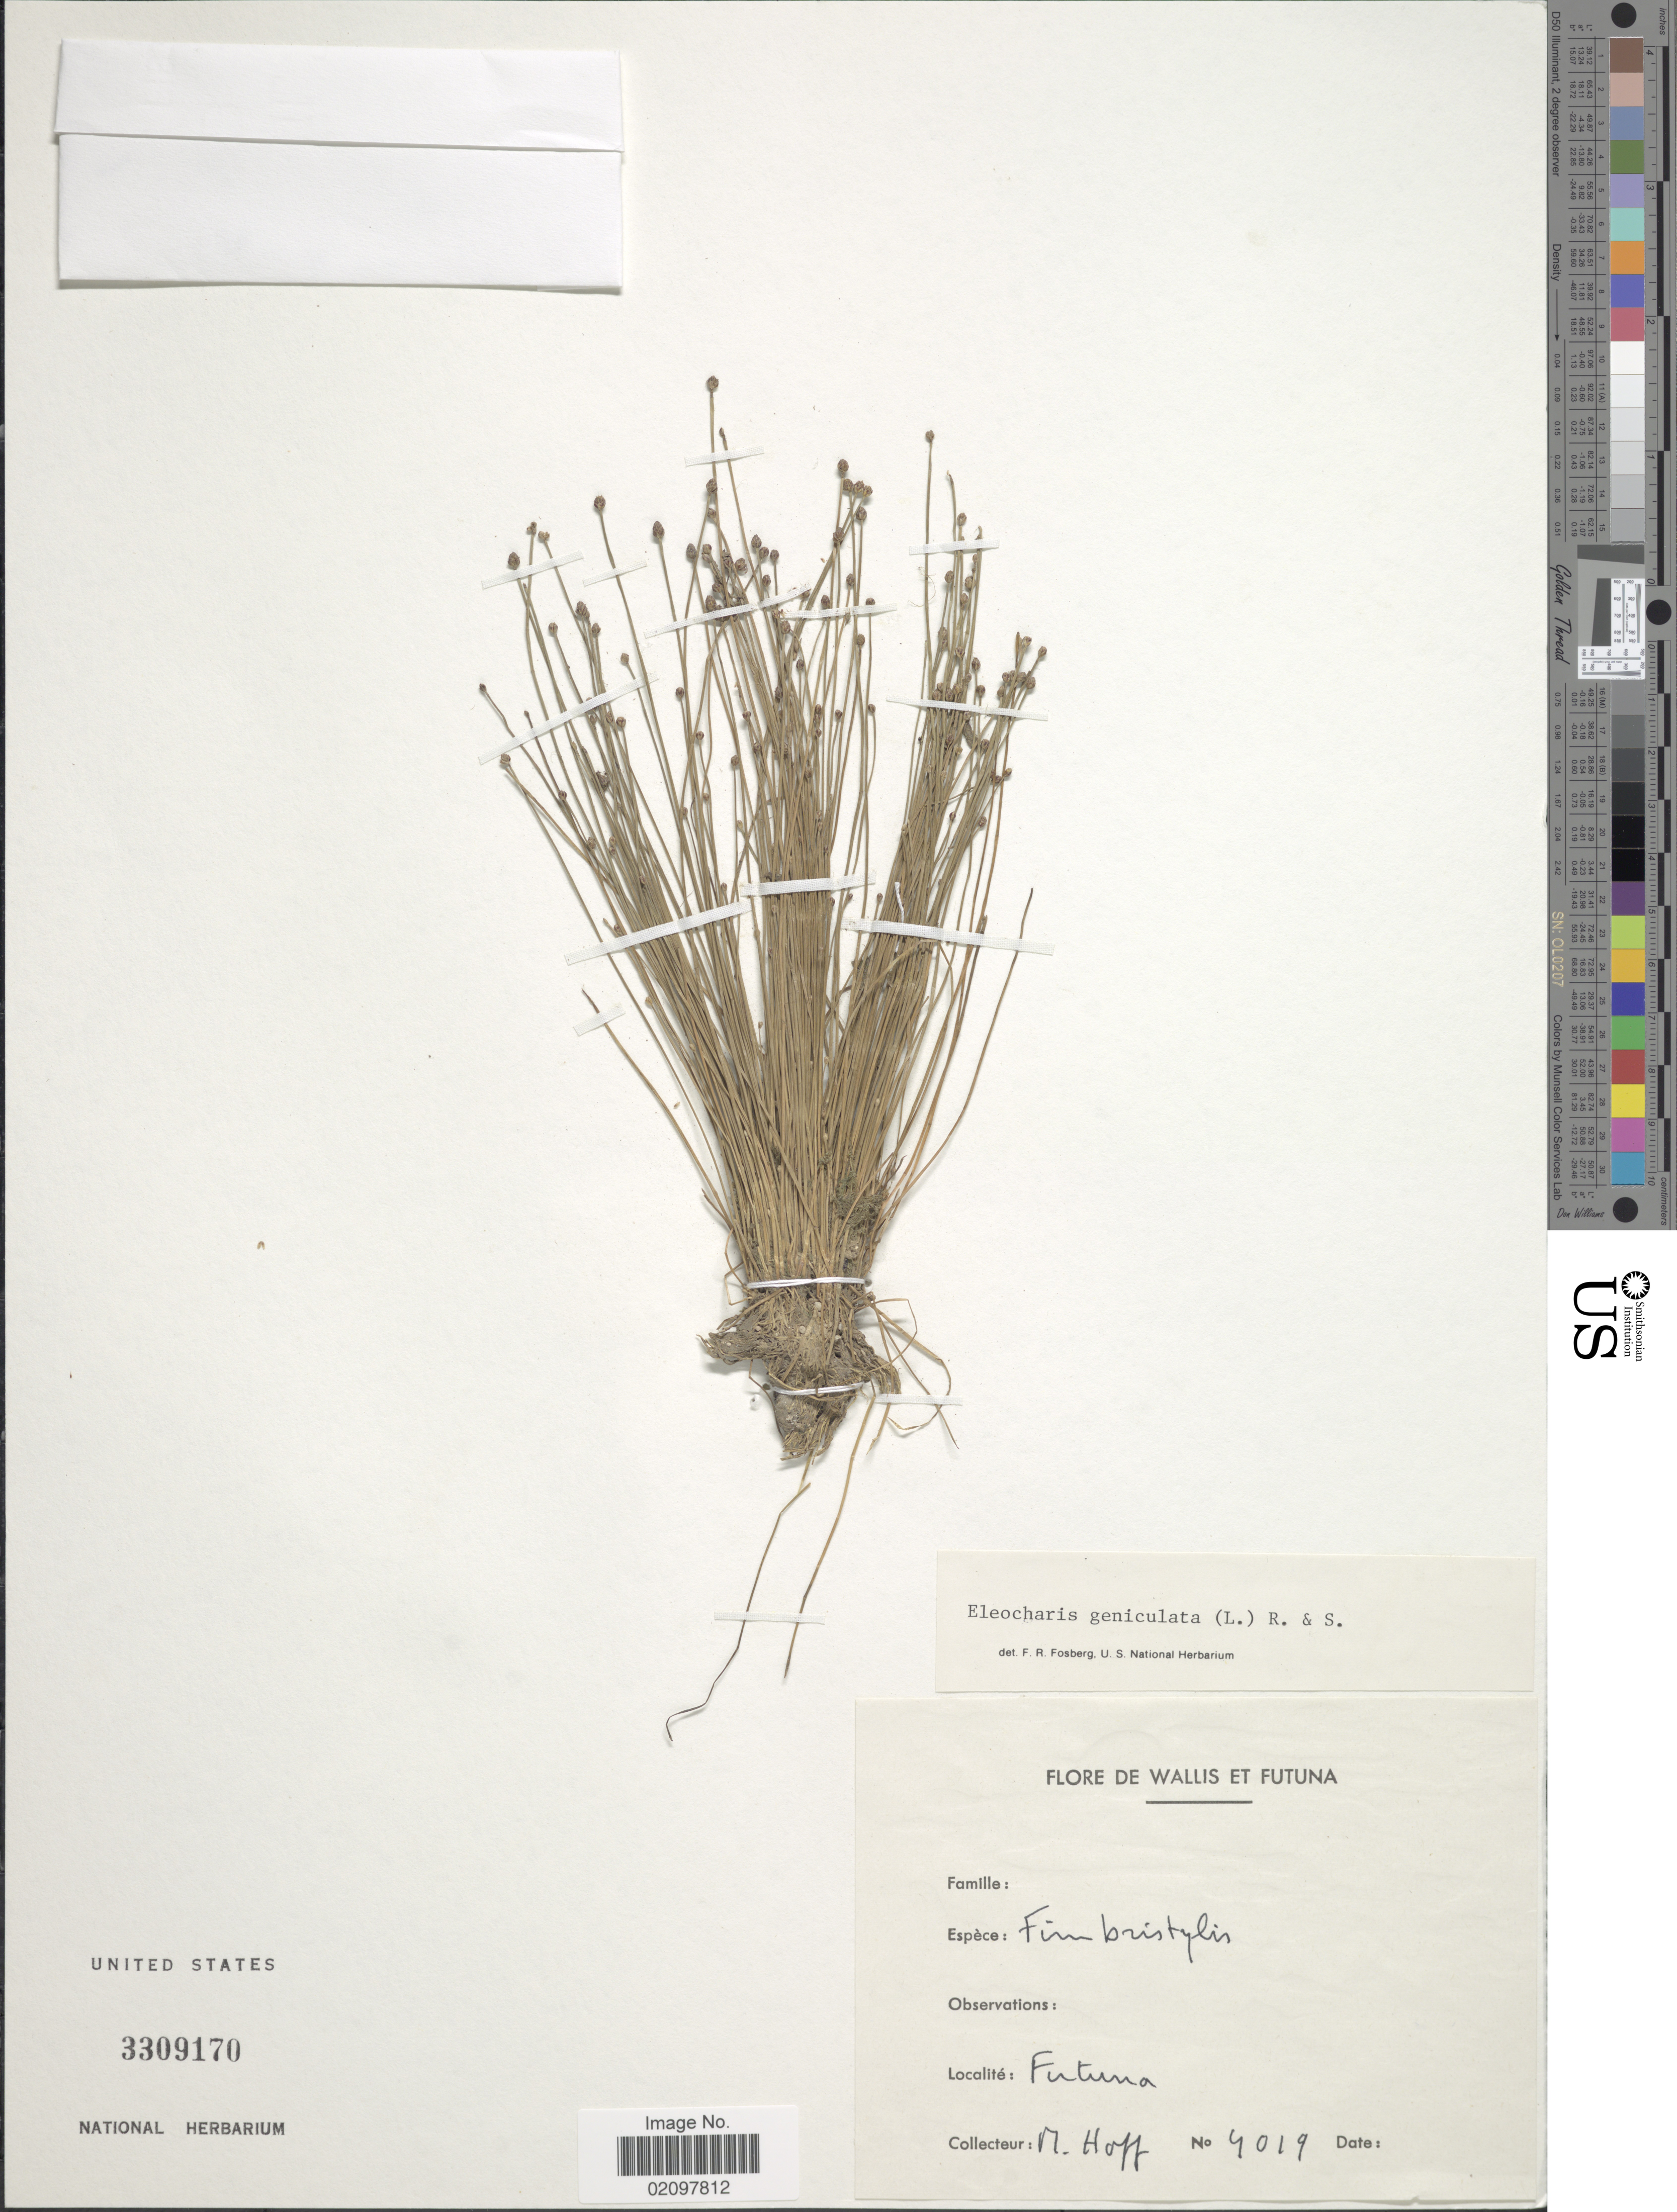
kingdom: Plantae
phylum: Tracheophyta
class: Liliopsida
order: Poales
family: Cyperaceae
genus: Eleocharis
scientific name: Eleocharis geniculata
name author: (L.) Roem. & Schult.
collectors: M. Hoff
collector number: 4019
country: Wallis and Futuna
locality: Futuna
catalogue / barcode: US 3309170